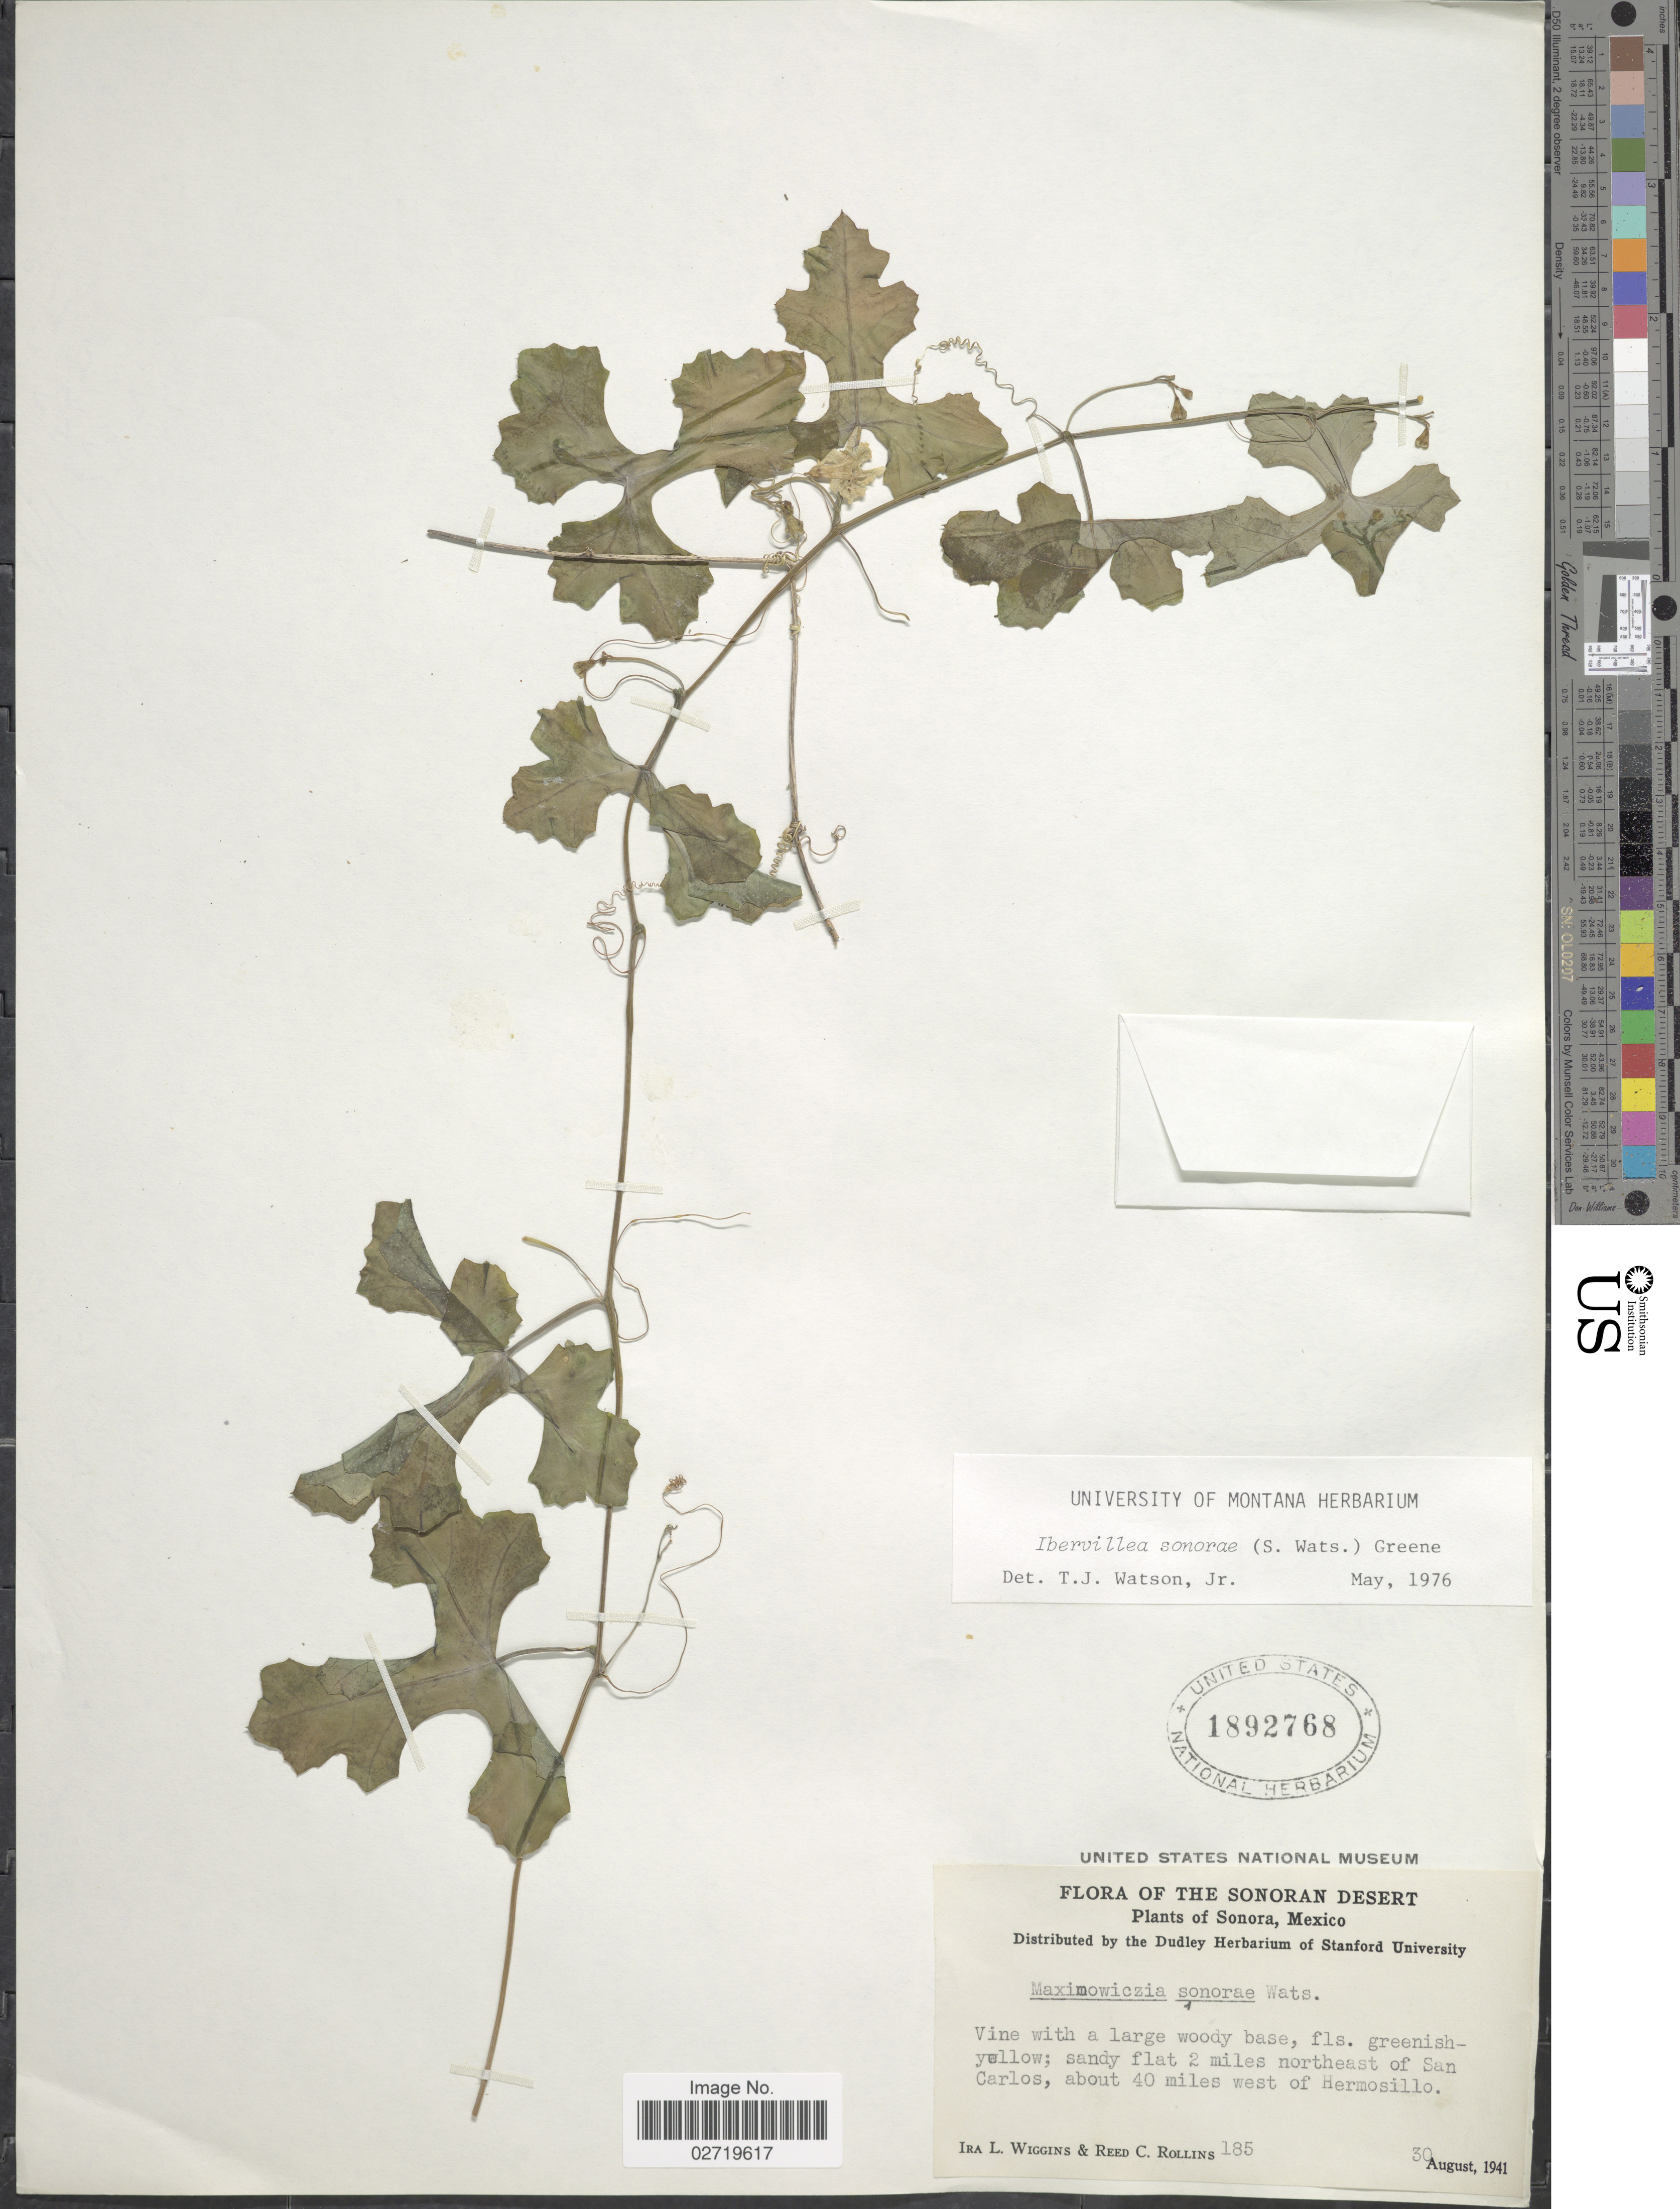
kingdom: Plantae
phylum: Tracheophyta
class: Magnoliopsida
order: Cucurbitales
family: Cucurbitaceae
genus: Ibervillea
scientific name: Ibervillea sonorae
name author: (S. Watson) Greene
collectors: I. L. Wiggins & R. C. Rollins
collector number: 185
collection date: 1941-08-30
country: Mexico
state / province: Sonora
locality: The Sonoran Desert; sandy flat 2 miles northeast of San Carlos, about 40 miles west of Hermosillo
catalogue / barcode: US 1892768